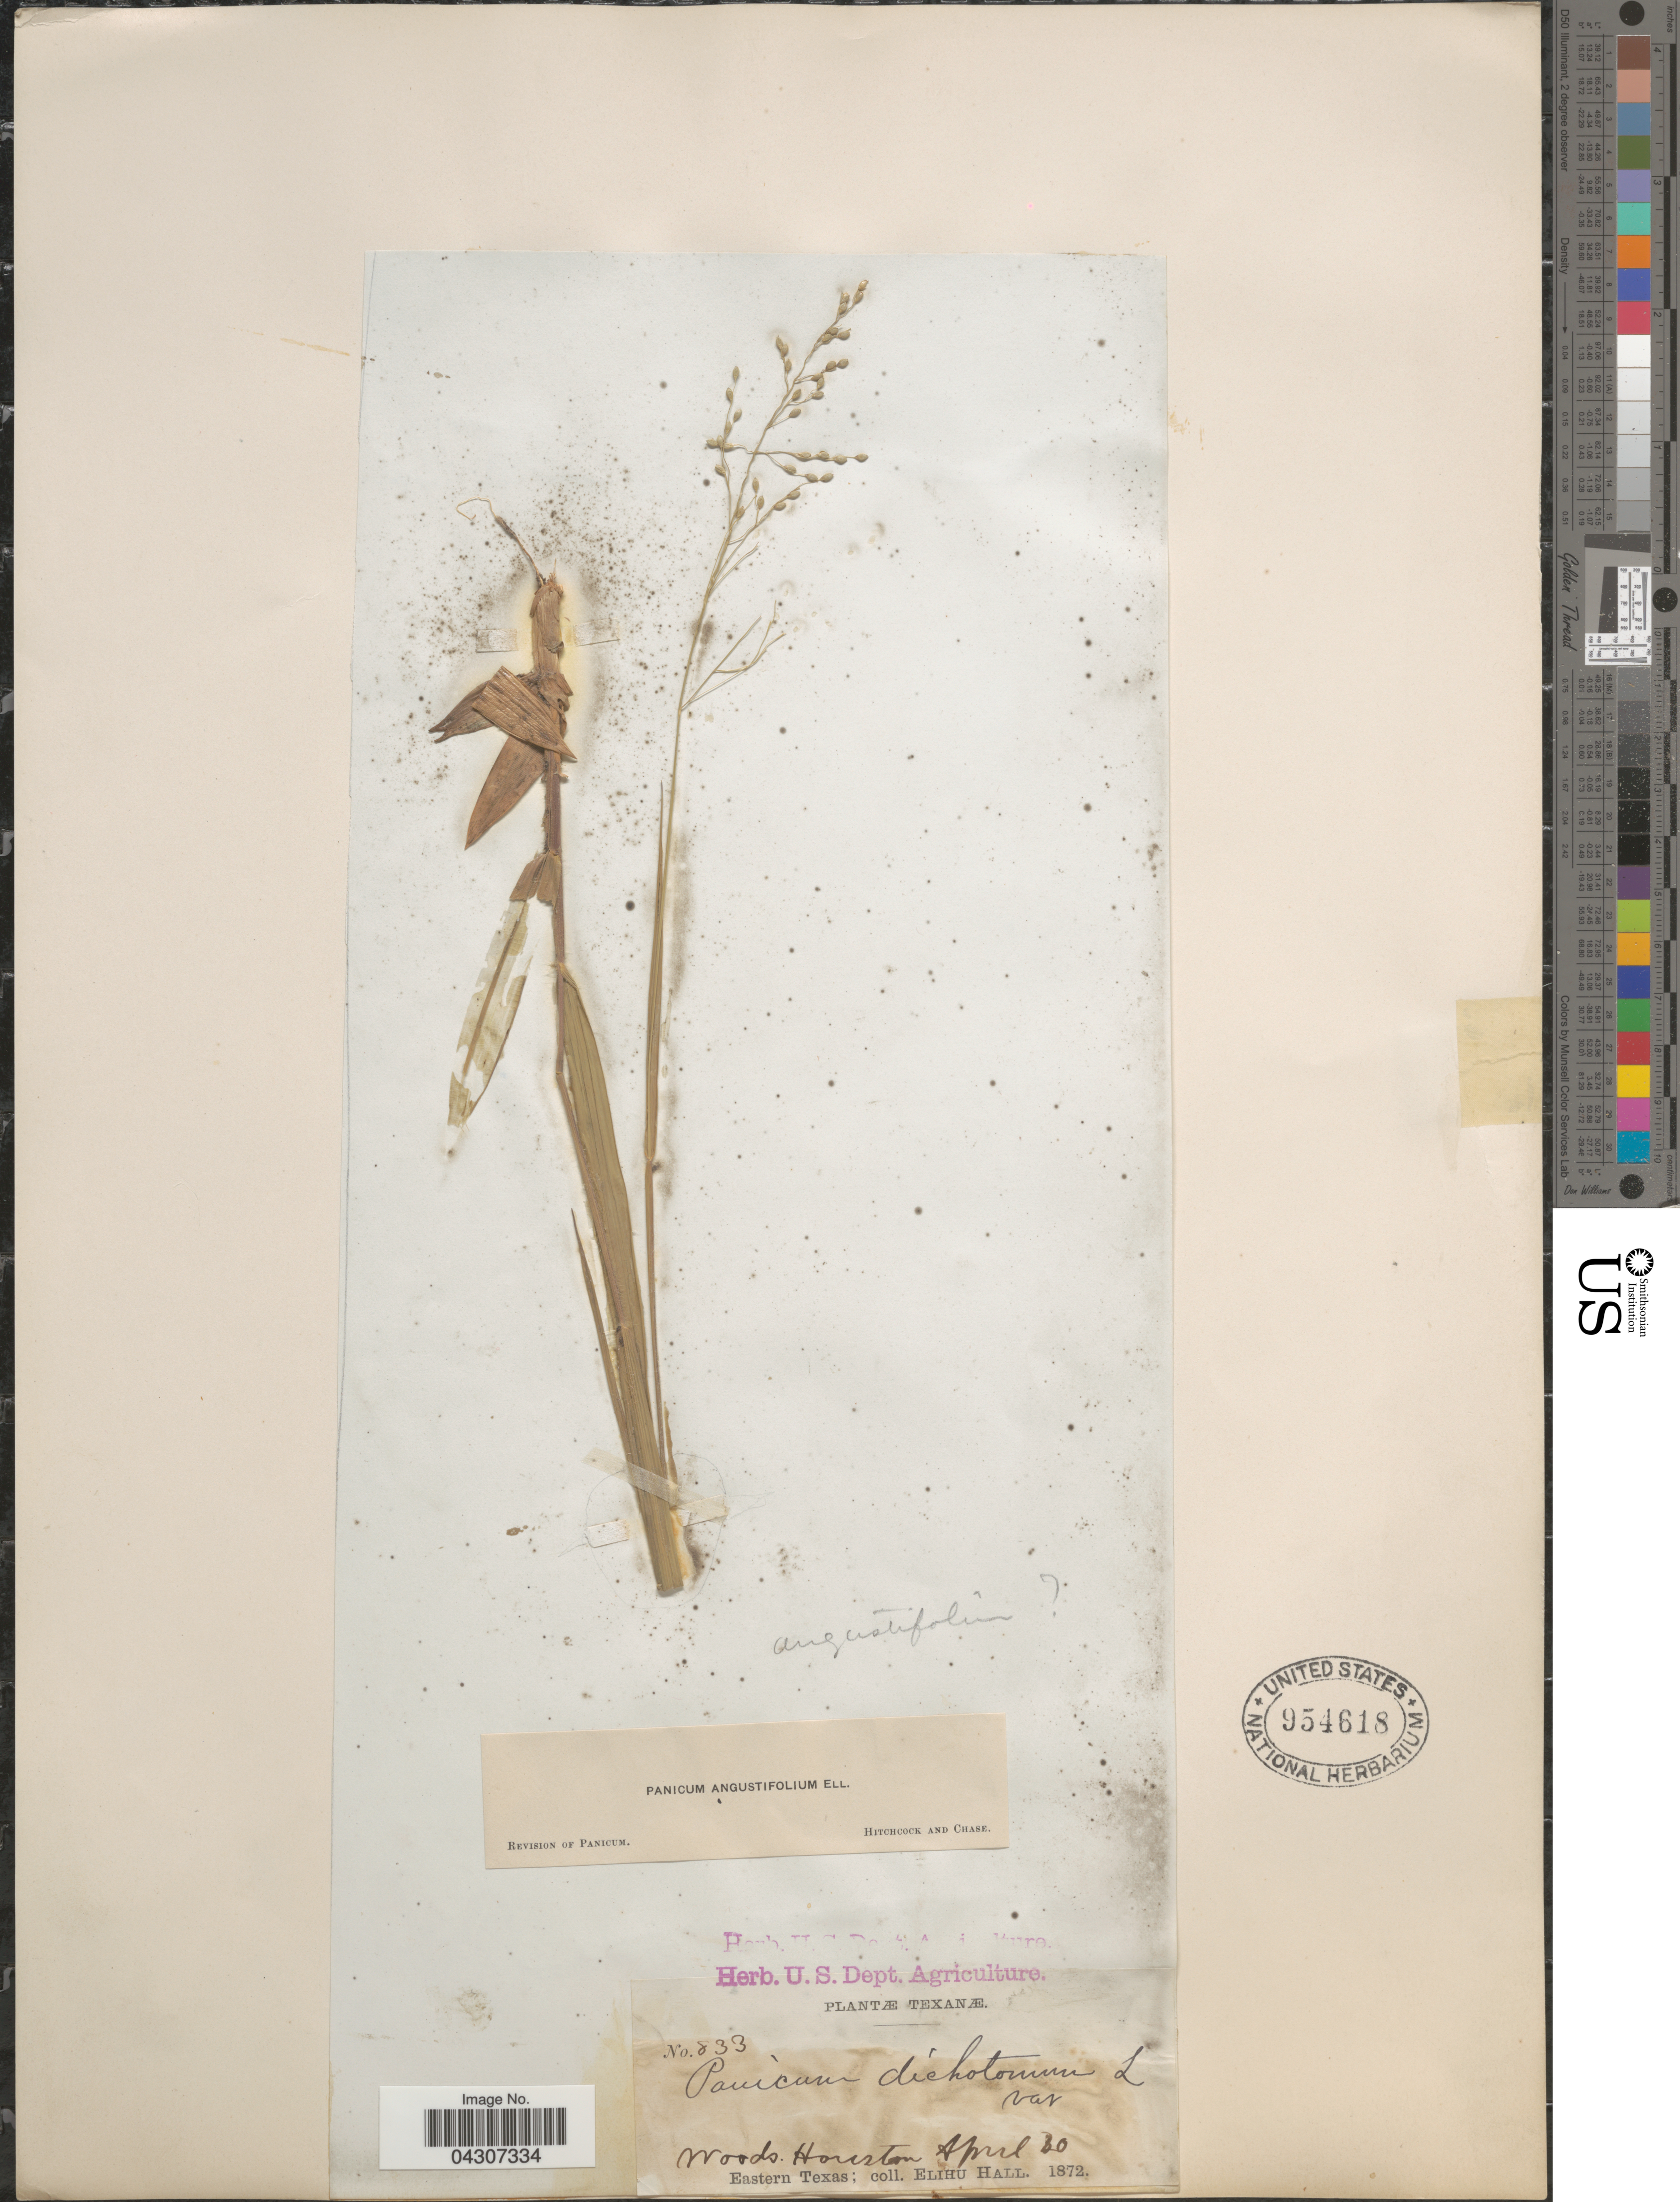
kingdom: Plantae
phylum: Tracheophyta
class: Liliopsida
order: Poales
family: Poaceae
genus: Dichanthelium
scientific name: Dichanthelium aciculare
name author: (Desv. ex Poir.) Gould & C.A. Clark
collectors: E. Hall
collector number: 833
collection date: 1872-04-30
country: United States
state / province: Texas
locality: Texanæ. Houston. Eastern Texas.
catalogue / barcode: US 954618